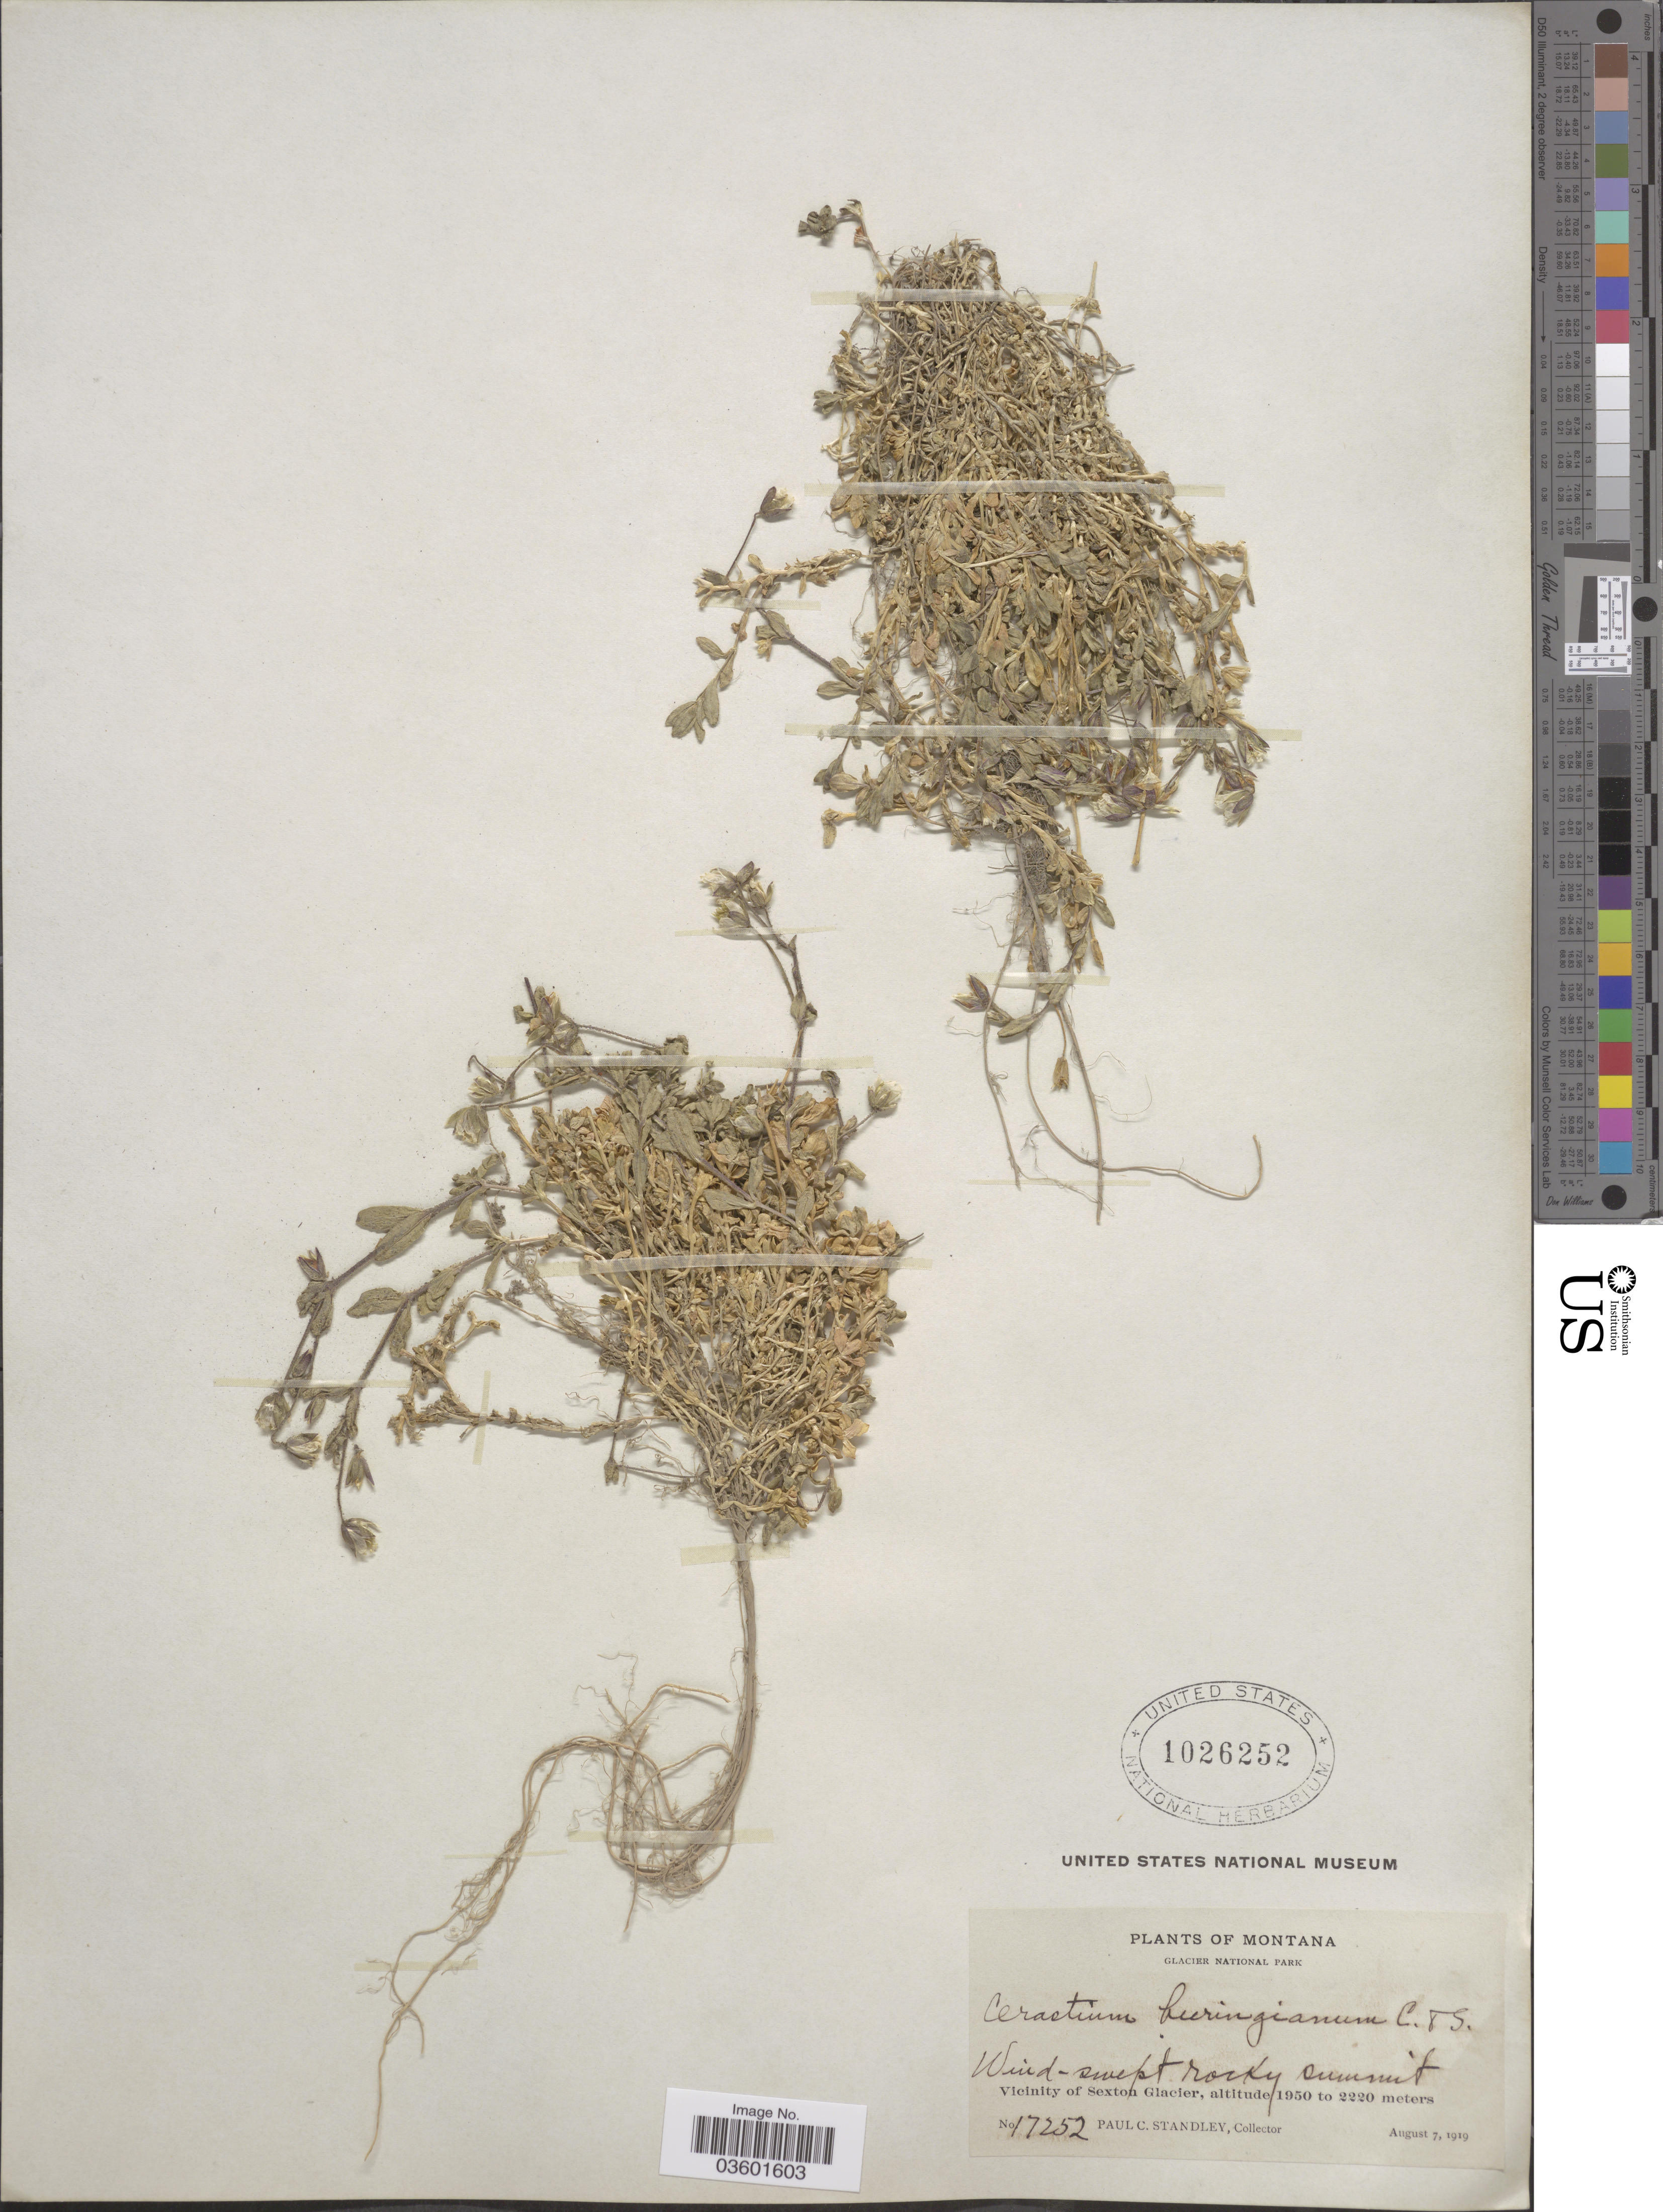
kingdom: Plantae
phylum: Tracheophyta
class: Magnoliopsida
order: Caryophyllales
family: Caryophyllaceae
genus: Cerastium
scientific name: Cerastium beeringianum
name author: Cham. & Schltdl.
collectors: P. C. Standley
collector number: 17252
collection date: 1919-08-07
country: United States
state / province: Montana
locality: Glacier National Park. Vicinity of Sexton Glacier.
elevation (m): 1950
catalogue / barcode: US 1025252